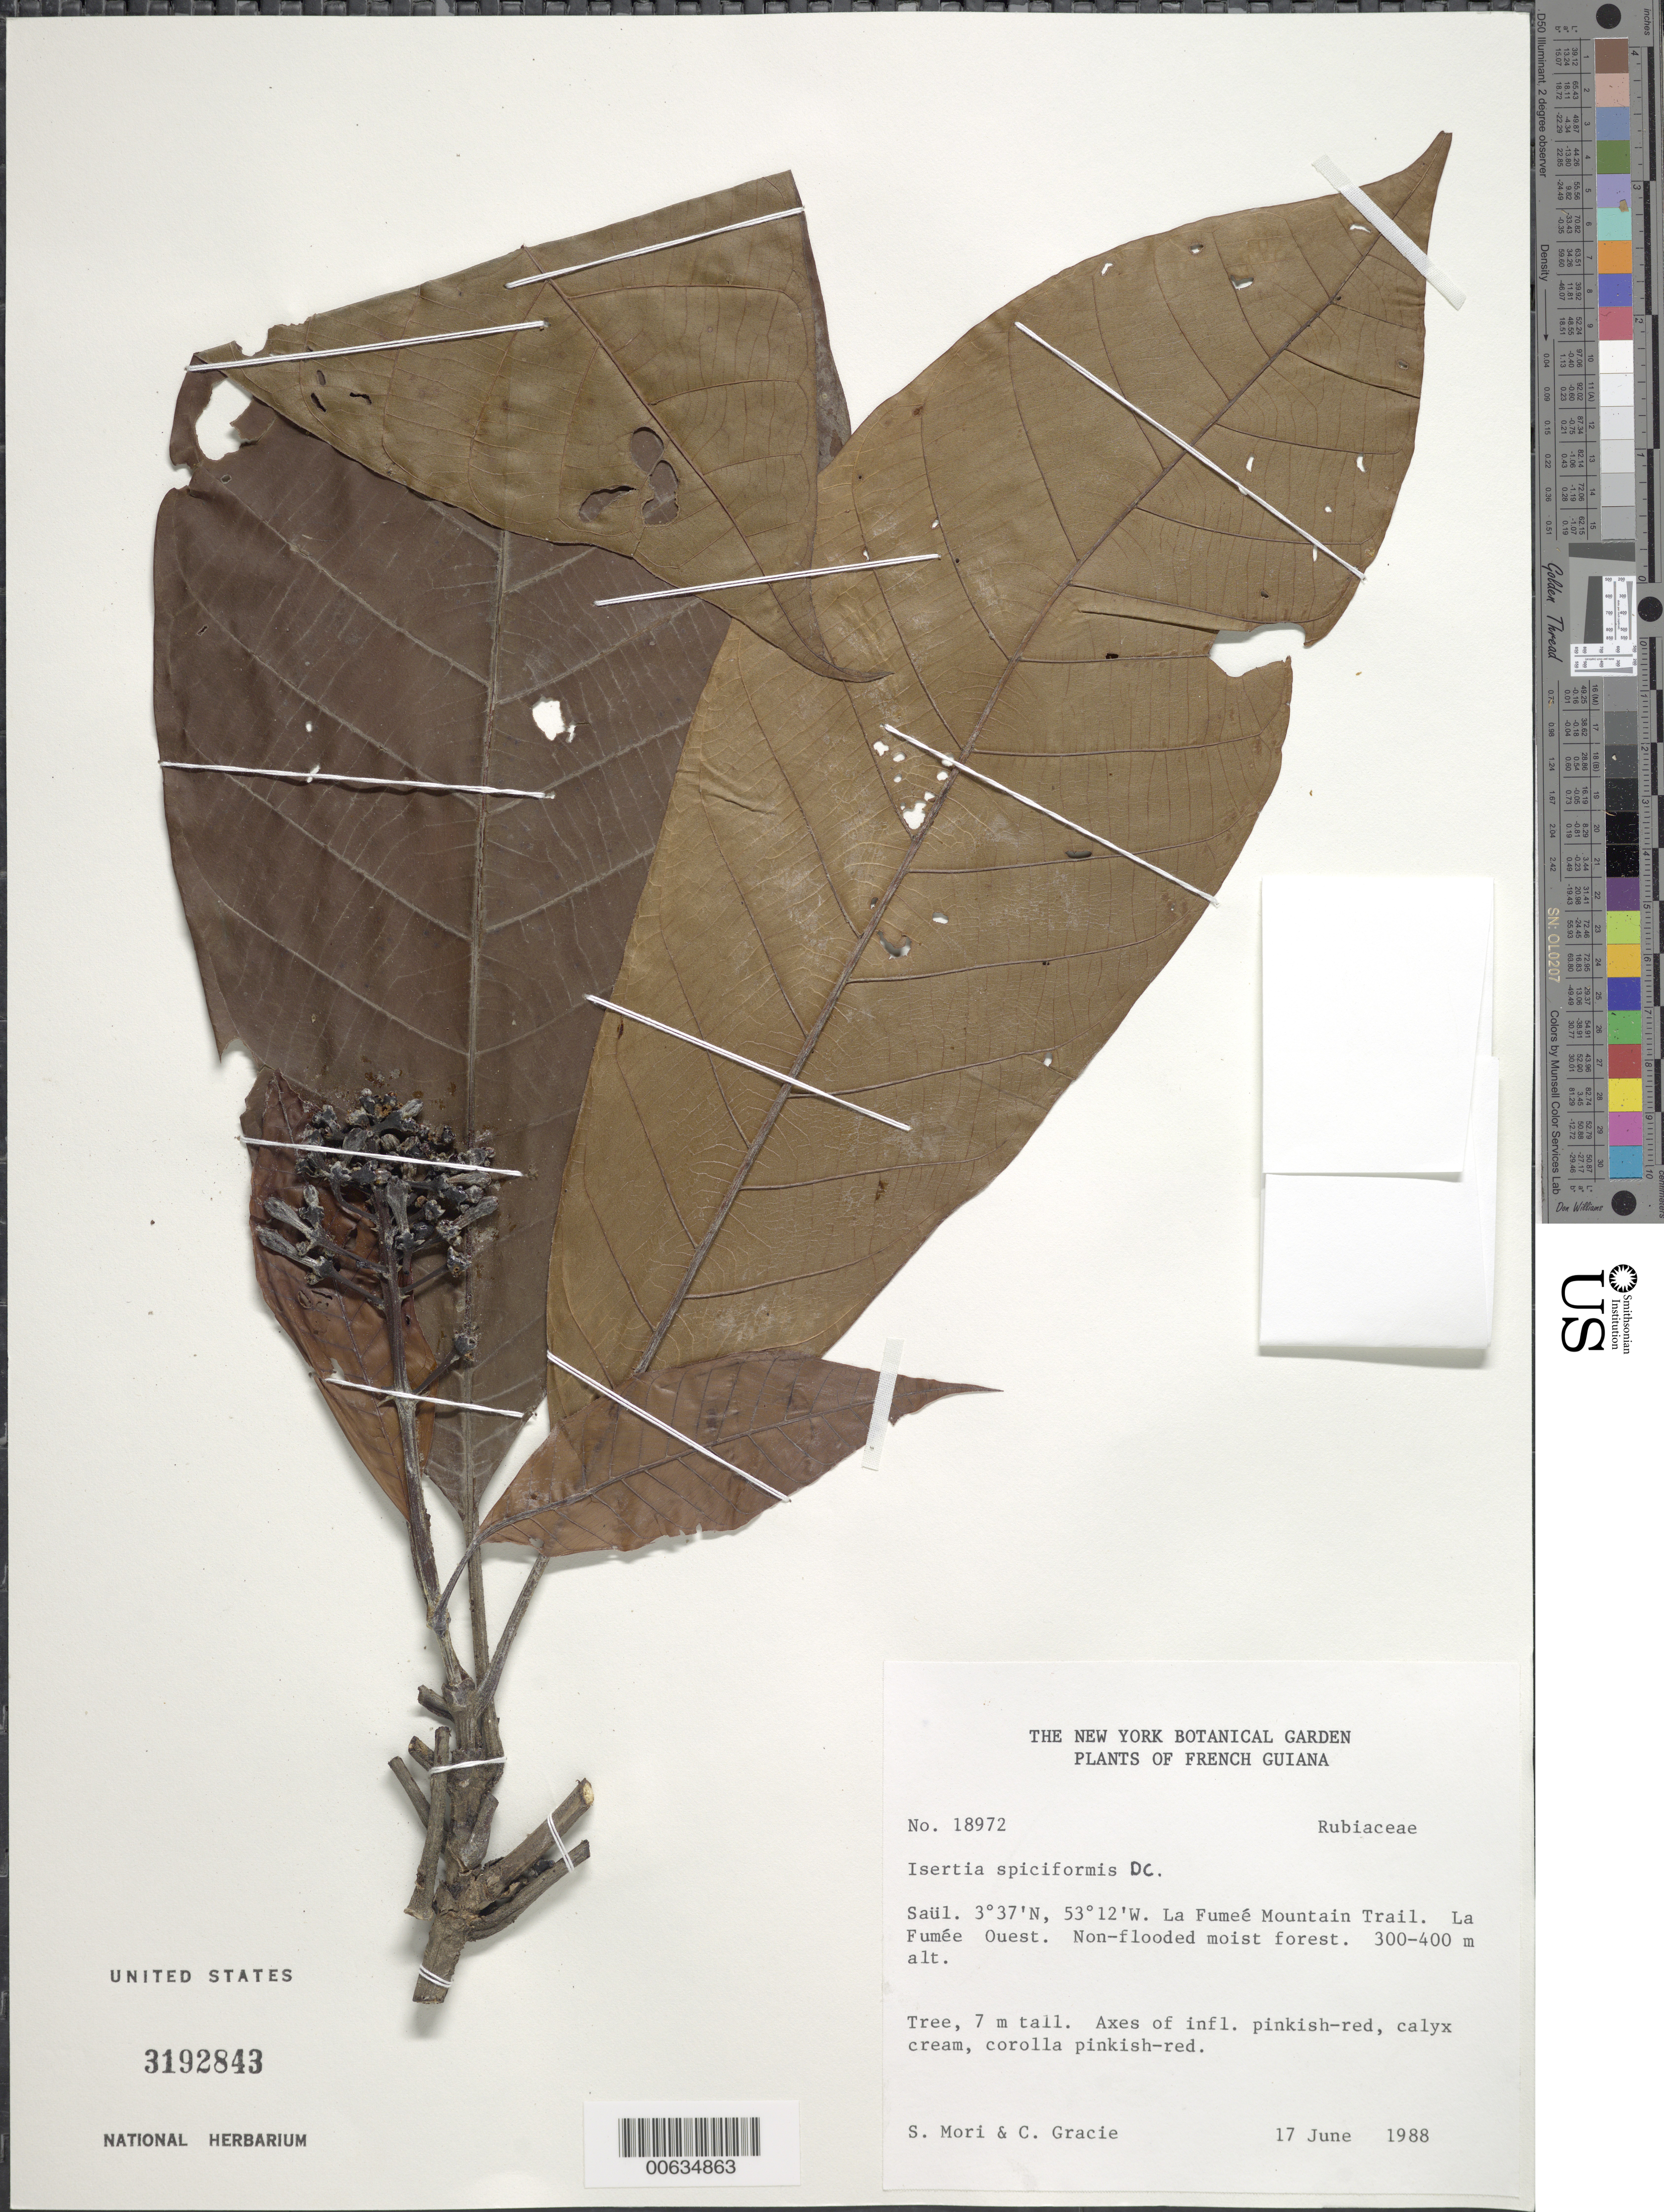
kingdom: Plantae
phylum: Tracheophyta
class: Magnoliopsida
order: Gentianales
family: Rubiaceae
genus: Isertia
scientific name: Isertia spiciformis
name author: DC.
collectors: S. Mori & C. A. Gracie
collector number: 18972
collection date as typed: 17-Jun-88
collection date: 1988-06-17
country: French Guiana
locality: Saül, La Fumée Mountain Trail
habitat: Non-flooded moist forest.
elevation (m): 300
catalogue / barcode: US 3192843